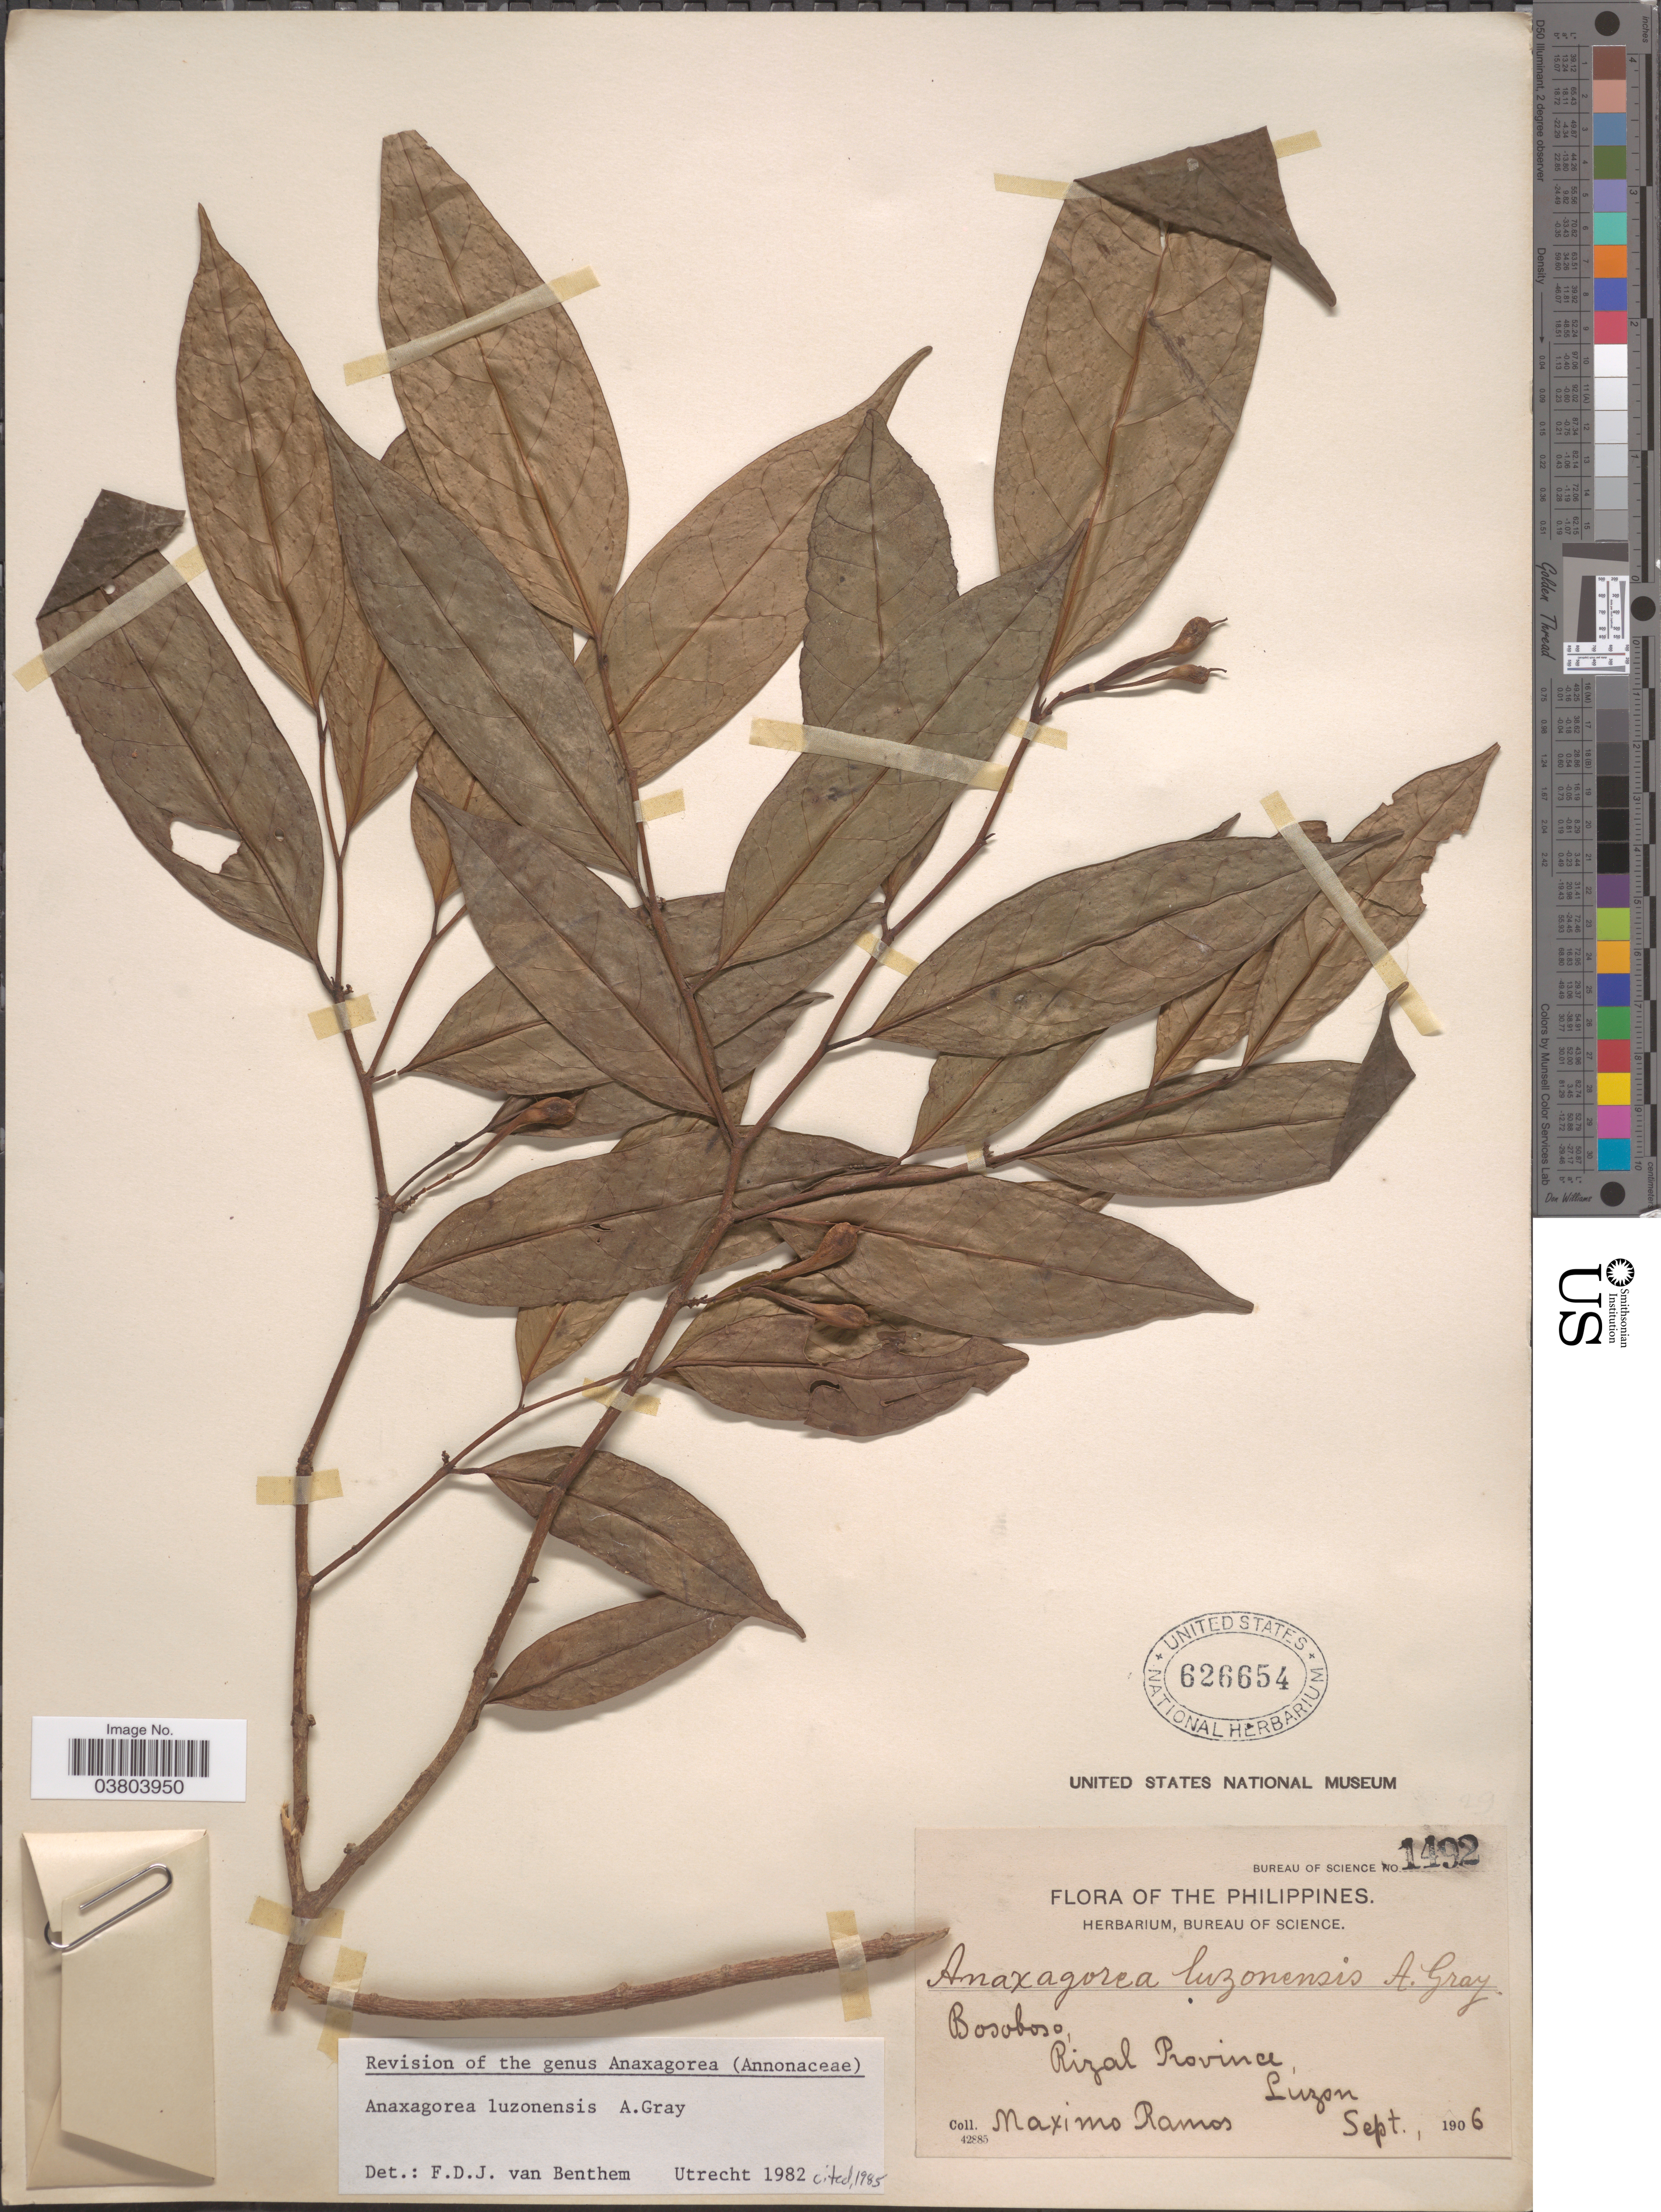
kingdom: Plantae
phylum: Tracheophyta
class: Magnoliopsida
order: Magnoliales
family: Annonaceae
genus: Anaxagorea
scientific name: Anaxagorea luzonensis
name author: A. Gray in Wilkes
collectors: M. Ramos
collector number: Bureau of Science 1492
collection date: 1906-09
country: Philippines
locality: Bosoboso, Rizal Province, Luzon.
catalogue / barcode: US 626654